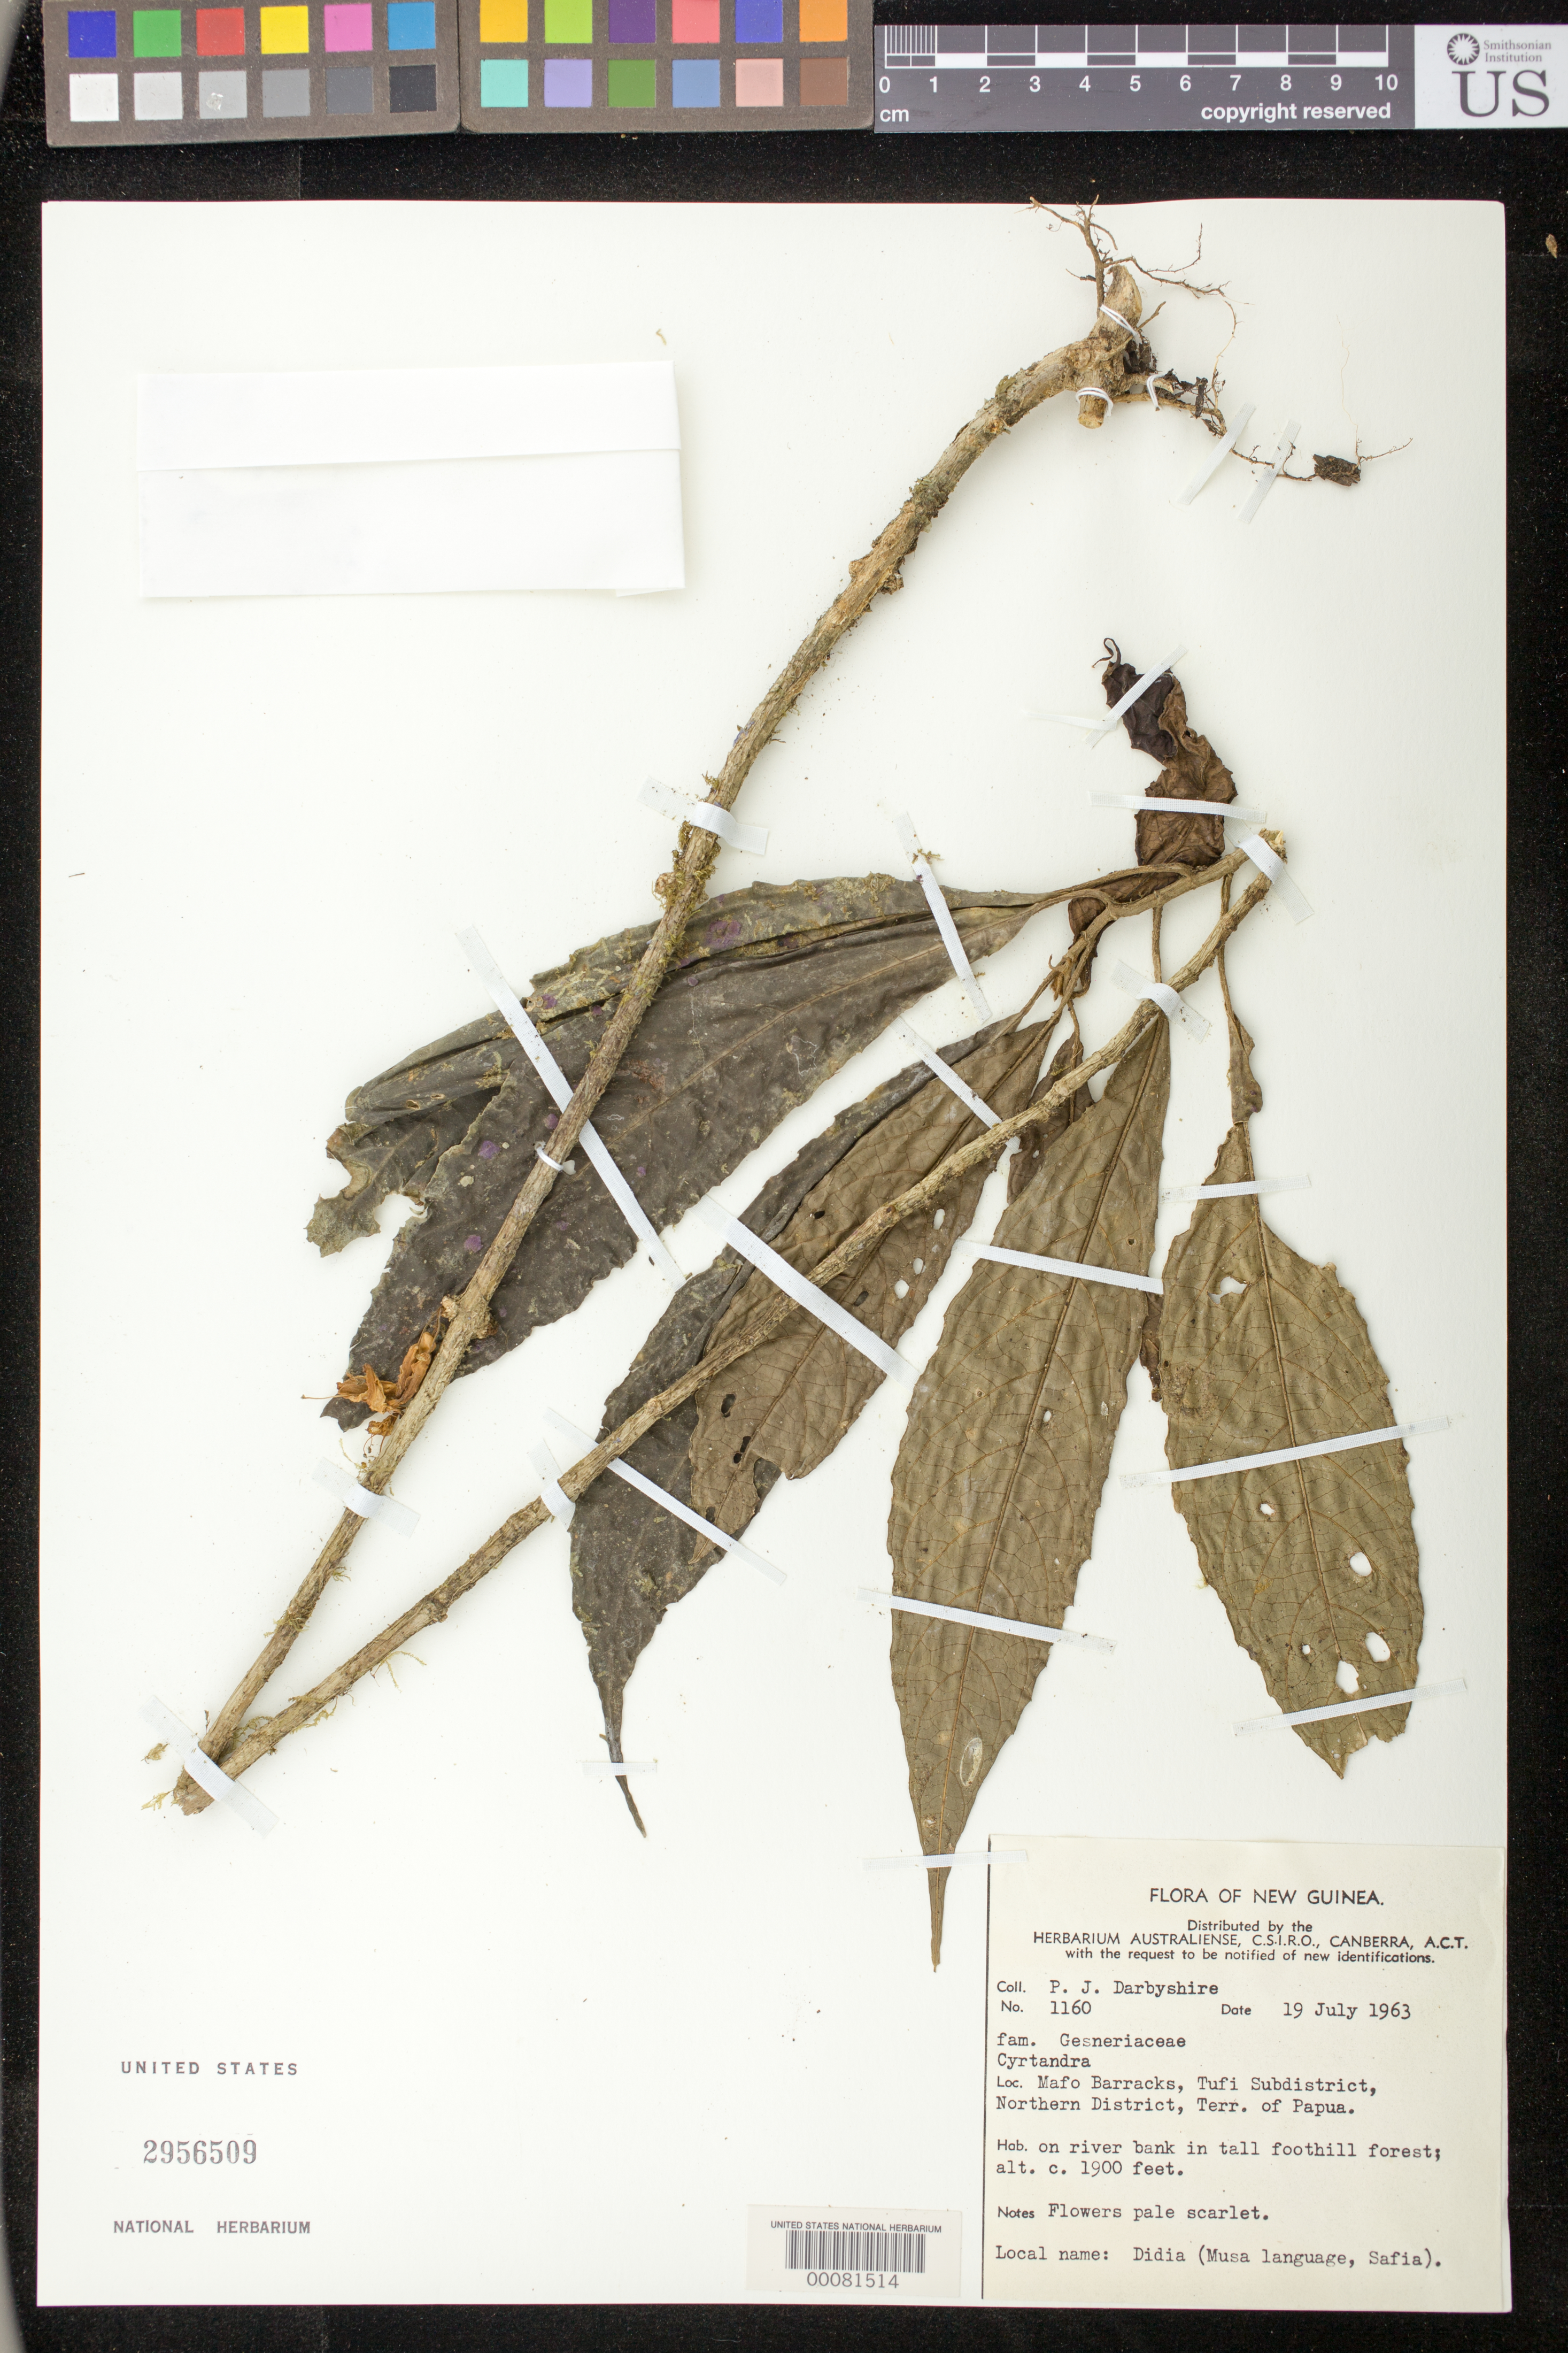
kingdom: Plantae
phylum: Tracheophyta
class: Magnoliopsida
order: Lamiales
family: Gesneriaceae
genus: Cyrtandra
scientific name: Cyrtandra sp.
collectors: P. Darbyshire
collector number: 1160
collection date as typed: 19 Jul 1963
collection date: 1963-07-19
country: Papua New Guinea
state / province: Northern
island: New Guinea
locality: Mafo barracks, tufi subdistrict, northern district, terr of papua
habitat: On river bank in tall foothill forest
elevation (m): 579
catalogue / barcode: US 2956509